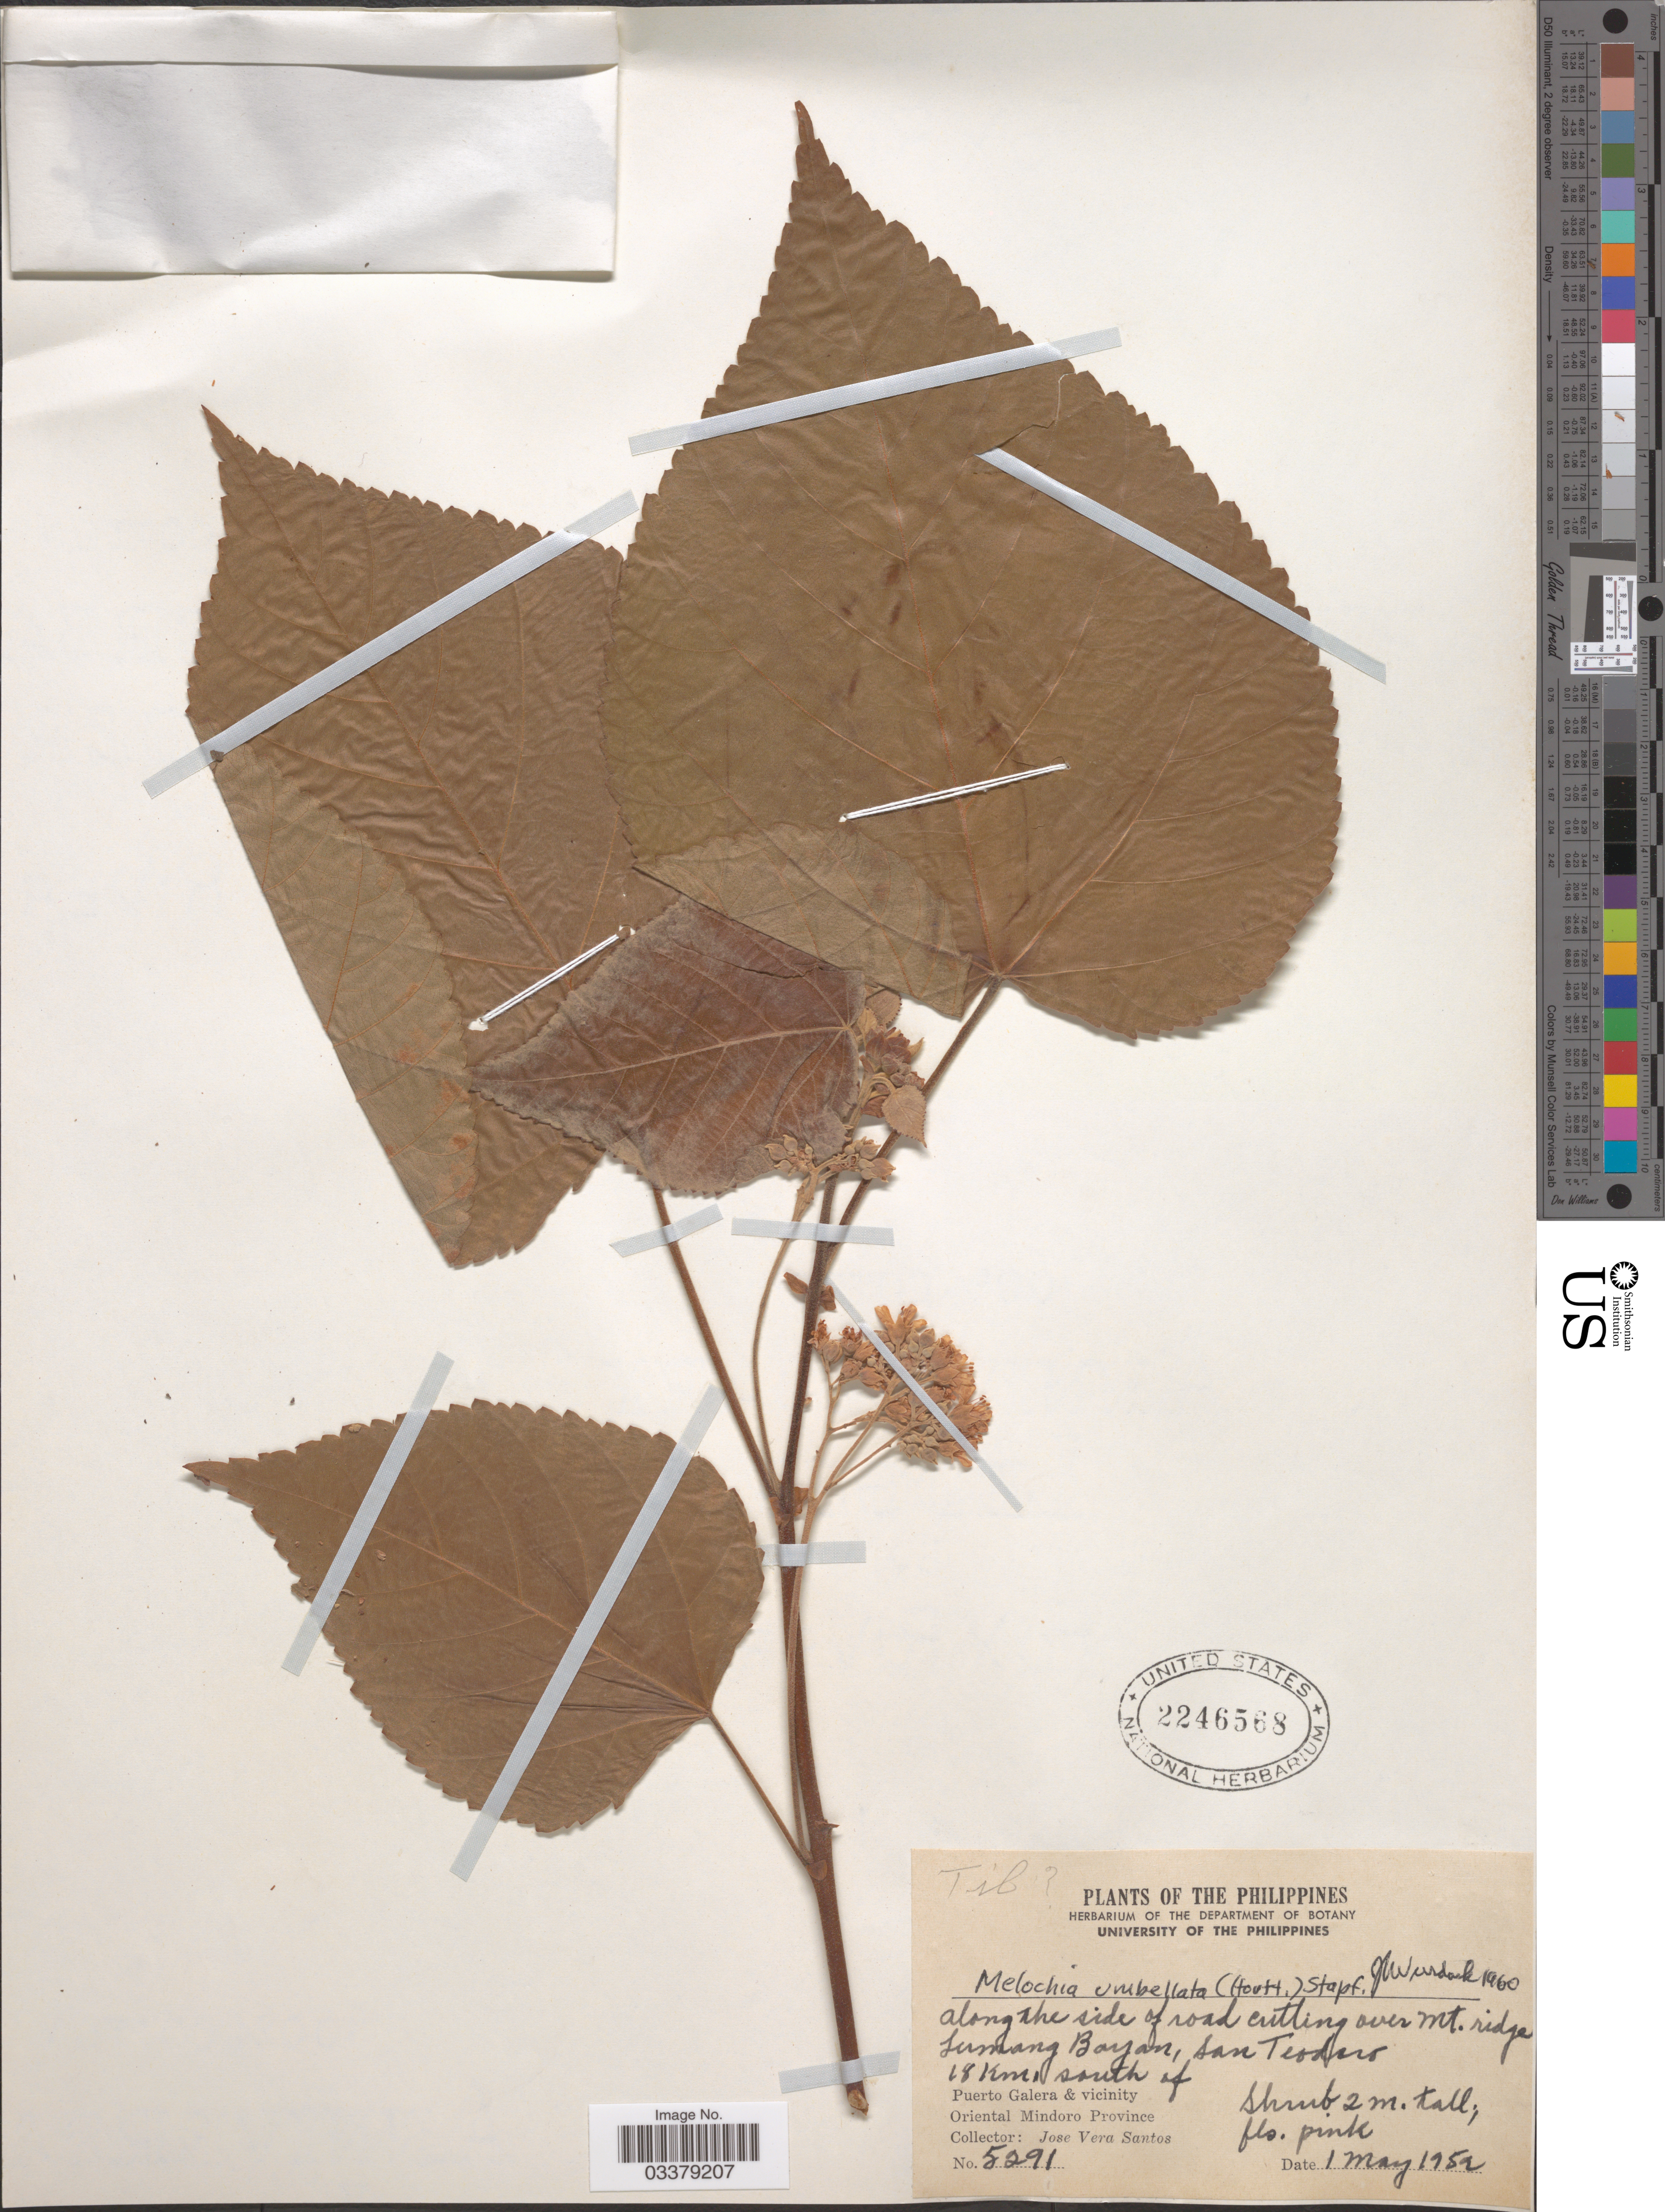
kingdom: Plantae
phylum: Tracheophyta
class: Magnoliopsida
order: Malvales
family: Malvaceae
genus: Melochia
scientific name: Melochia umbellata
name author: Stapf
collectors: J. V. Santos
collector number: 5291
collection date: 1952-05-01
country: Philippines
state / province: Mimaropa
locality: Sumang Bayan, San Teodoro. 18 Km. south of Puerto Galera & vicinity Oriental Mindoro Province.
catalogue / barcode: US 2246568